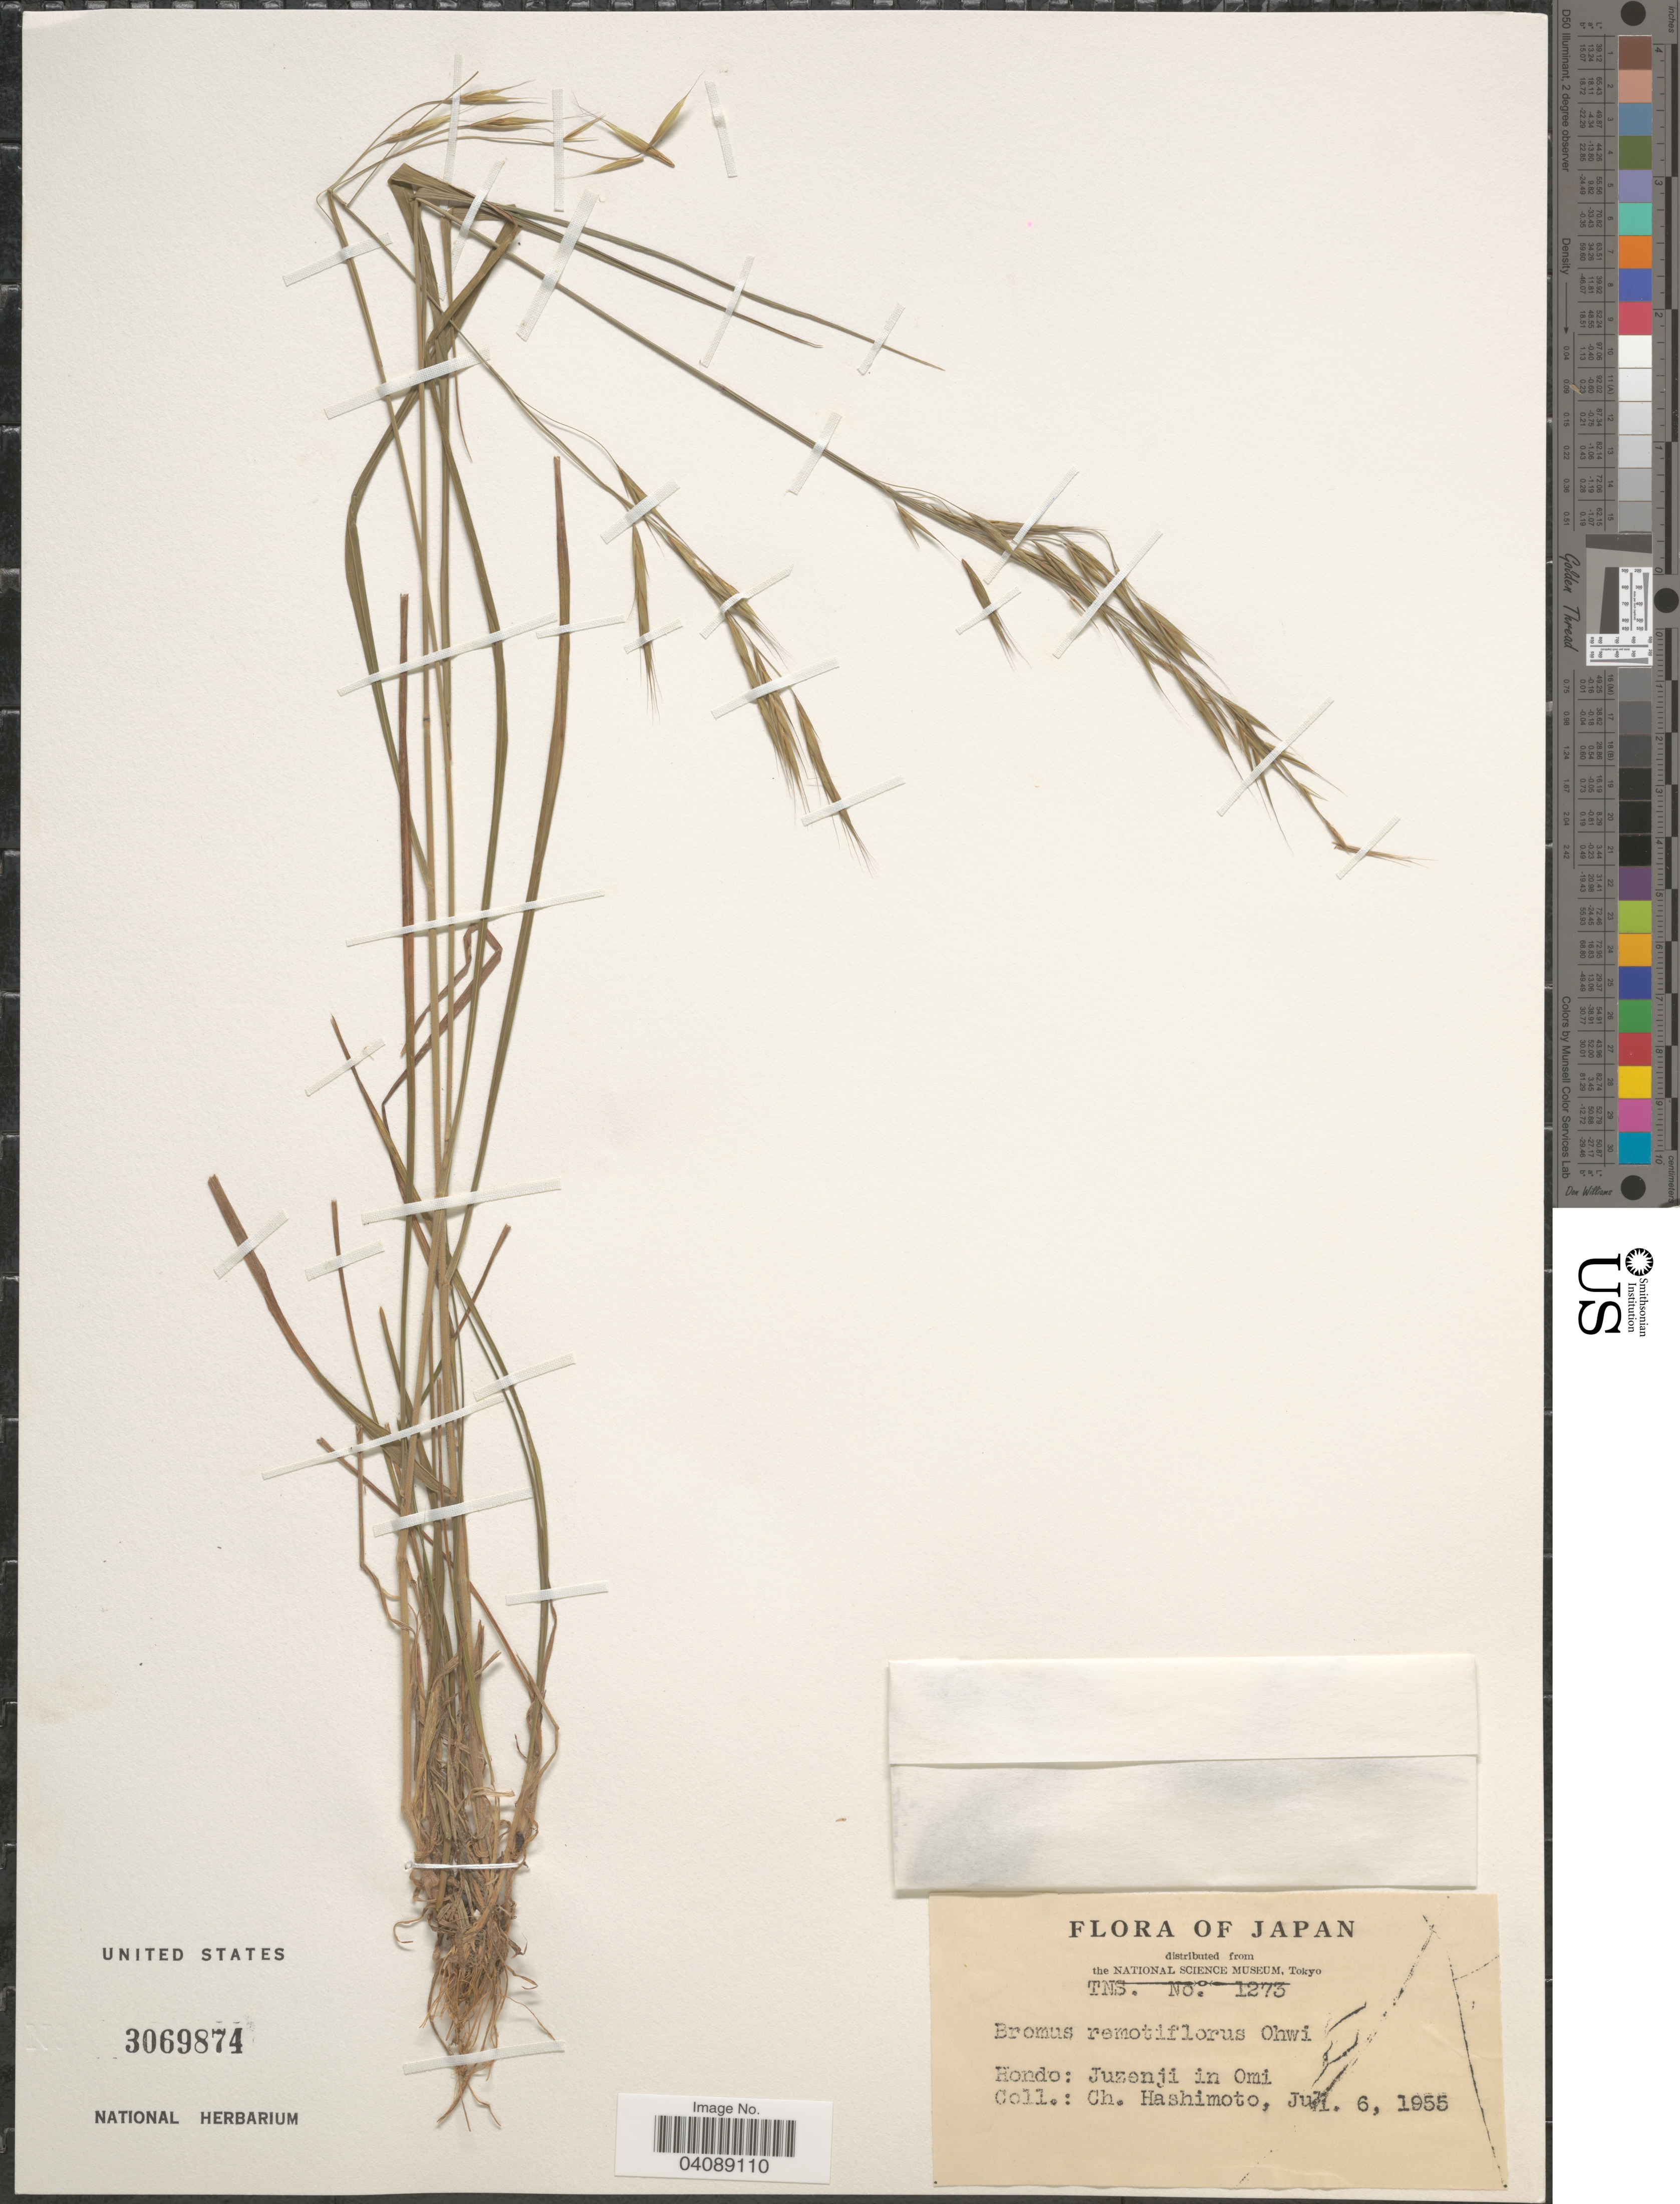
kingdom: Plantae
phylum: Tracheophyta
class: Liliopsida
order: Poales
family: Poaceae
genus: Bromus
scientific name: Bromus remotiflorus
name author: (Steud.) Ohwi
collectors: C. Hashimoto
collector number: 1273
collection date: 1955-07-06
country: Japan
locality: Hondo: Juzenji in Omi.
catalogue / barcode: US 3069874